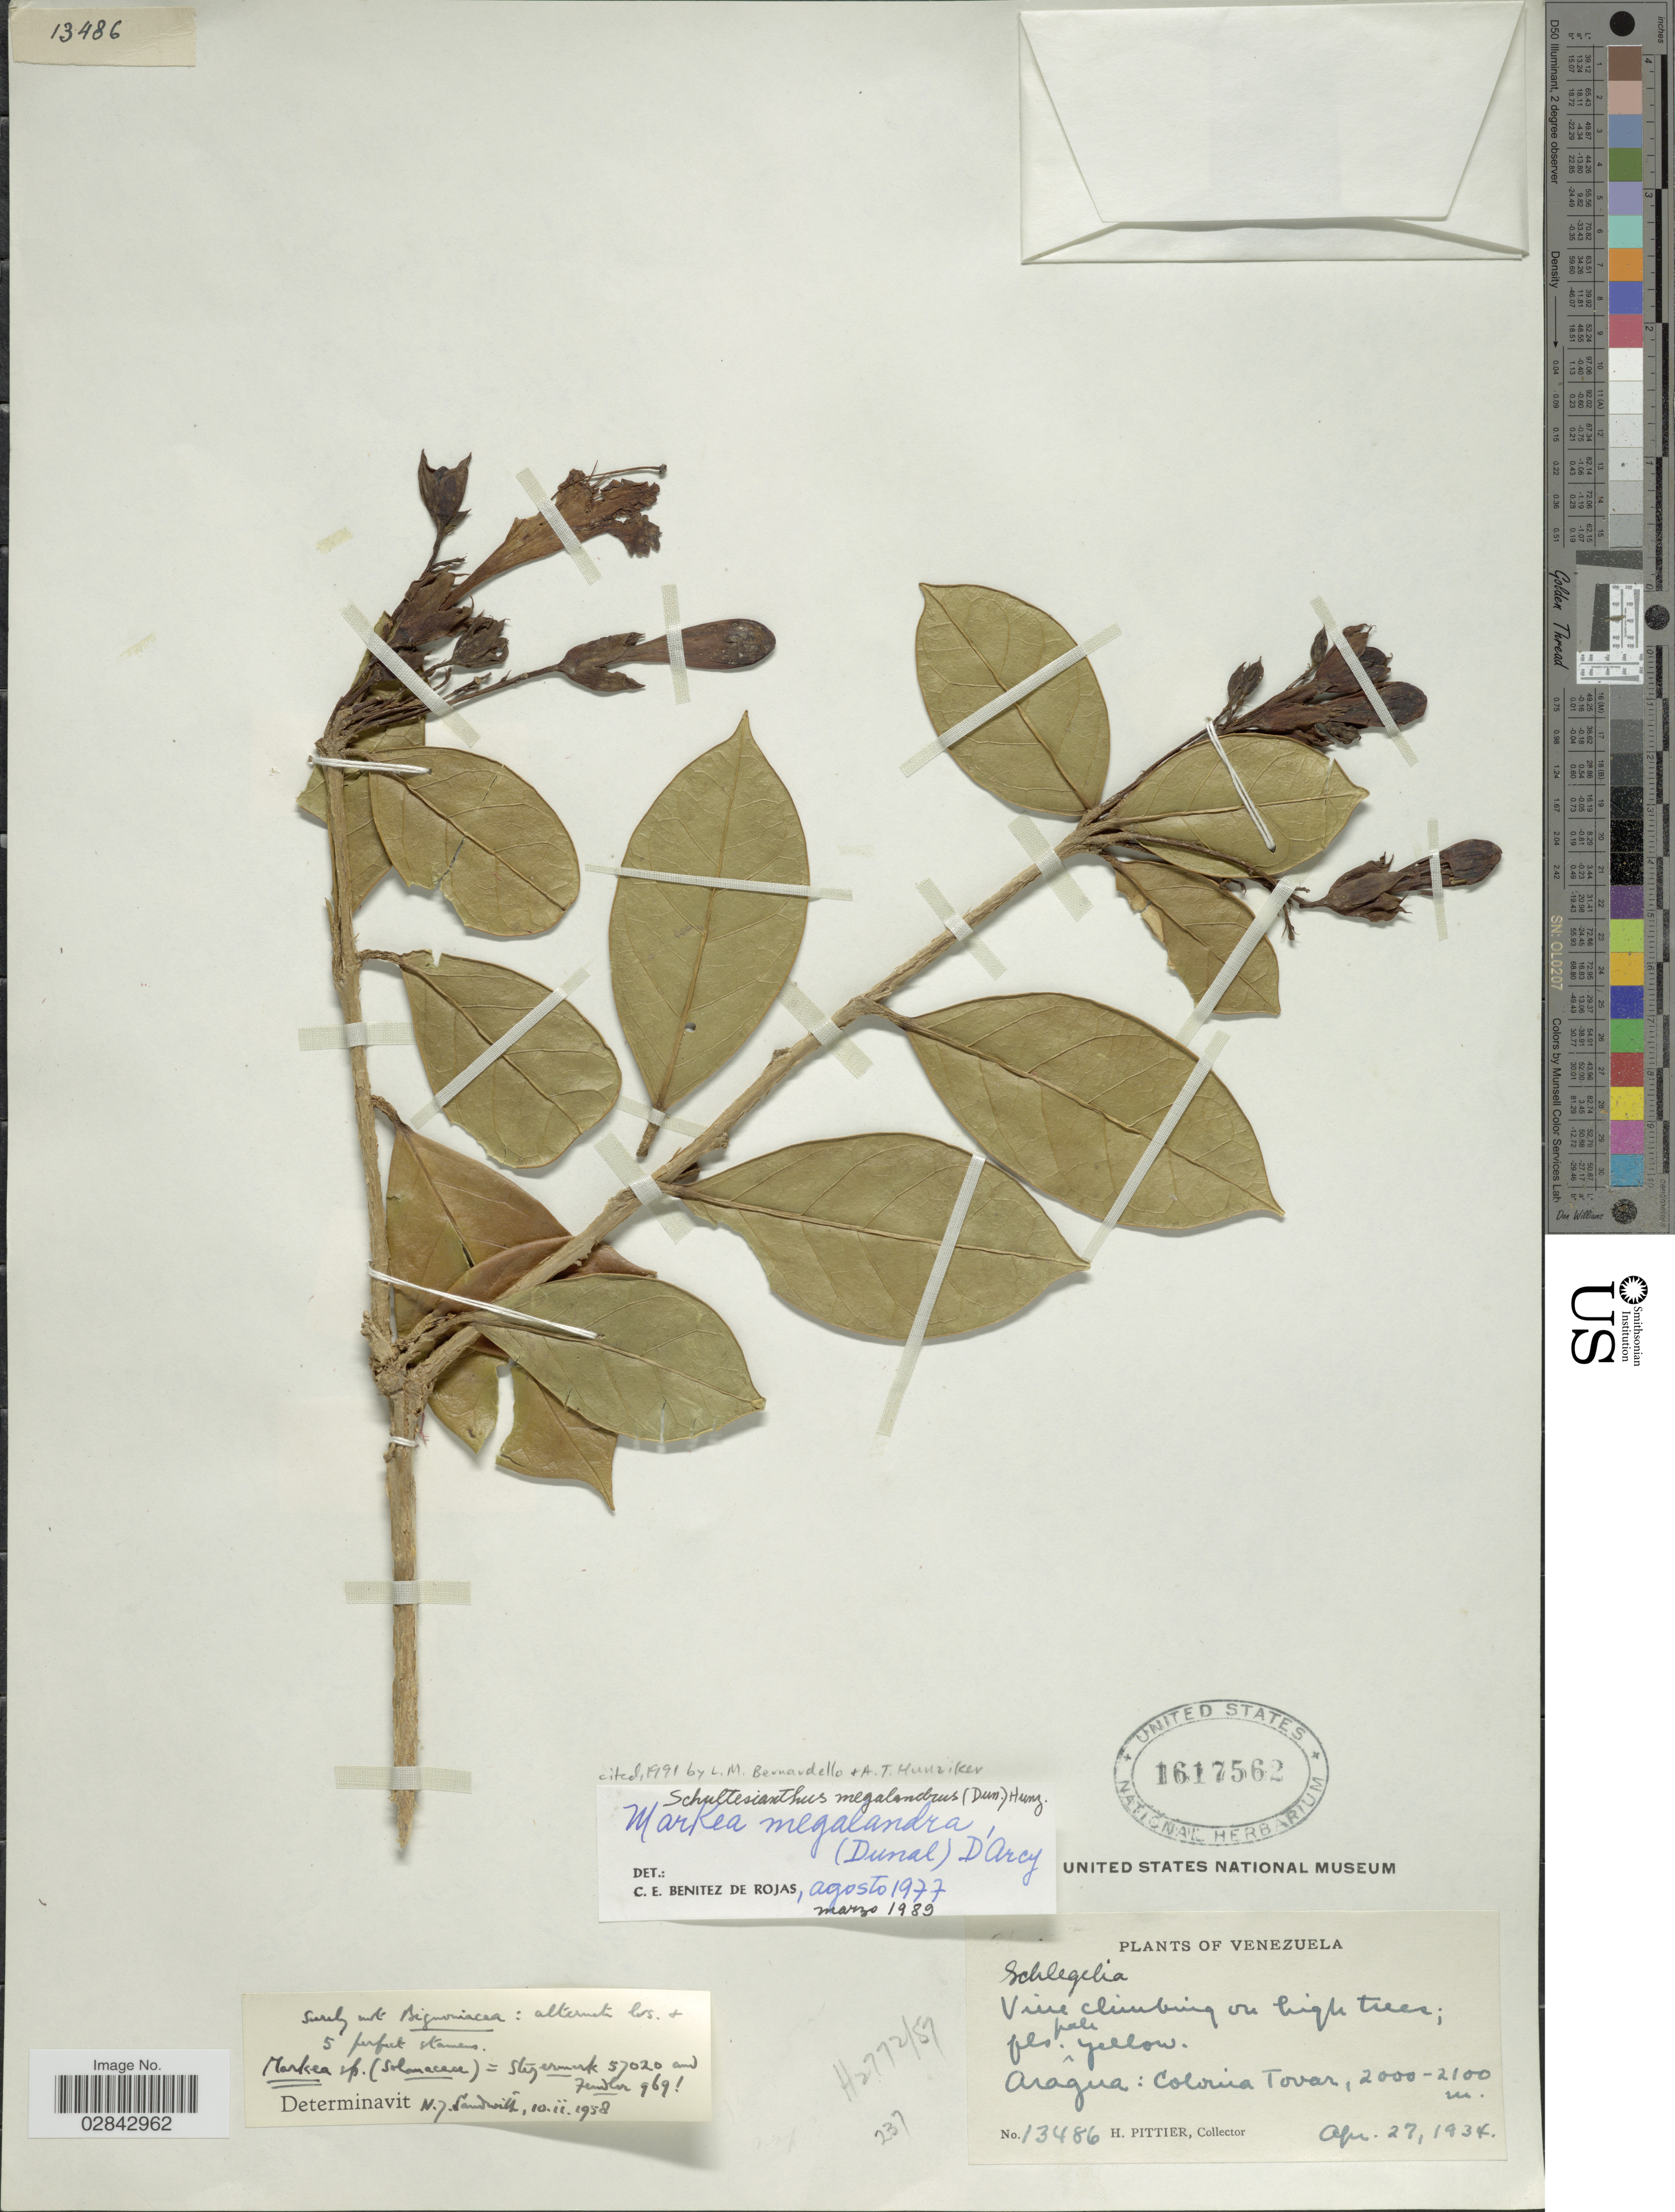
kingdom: Plantae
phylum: Tracheophyta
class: Magnoliopsida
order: Solanales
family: Solanaceae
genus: Schultesianthus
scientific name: Schultesianthus megalandrus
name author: (Dunal) Hunz.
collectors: H. F. Pittier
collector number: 13486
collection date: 1934-04-27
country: Venezuela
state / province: Aragua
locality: Colonia Tovar.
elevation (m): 2000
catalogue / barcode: US 1617562